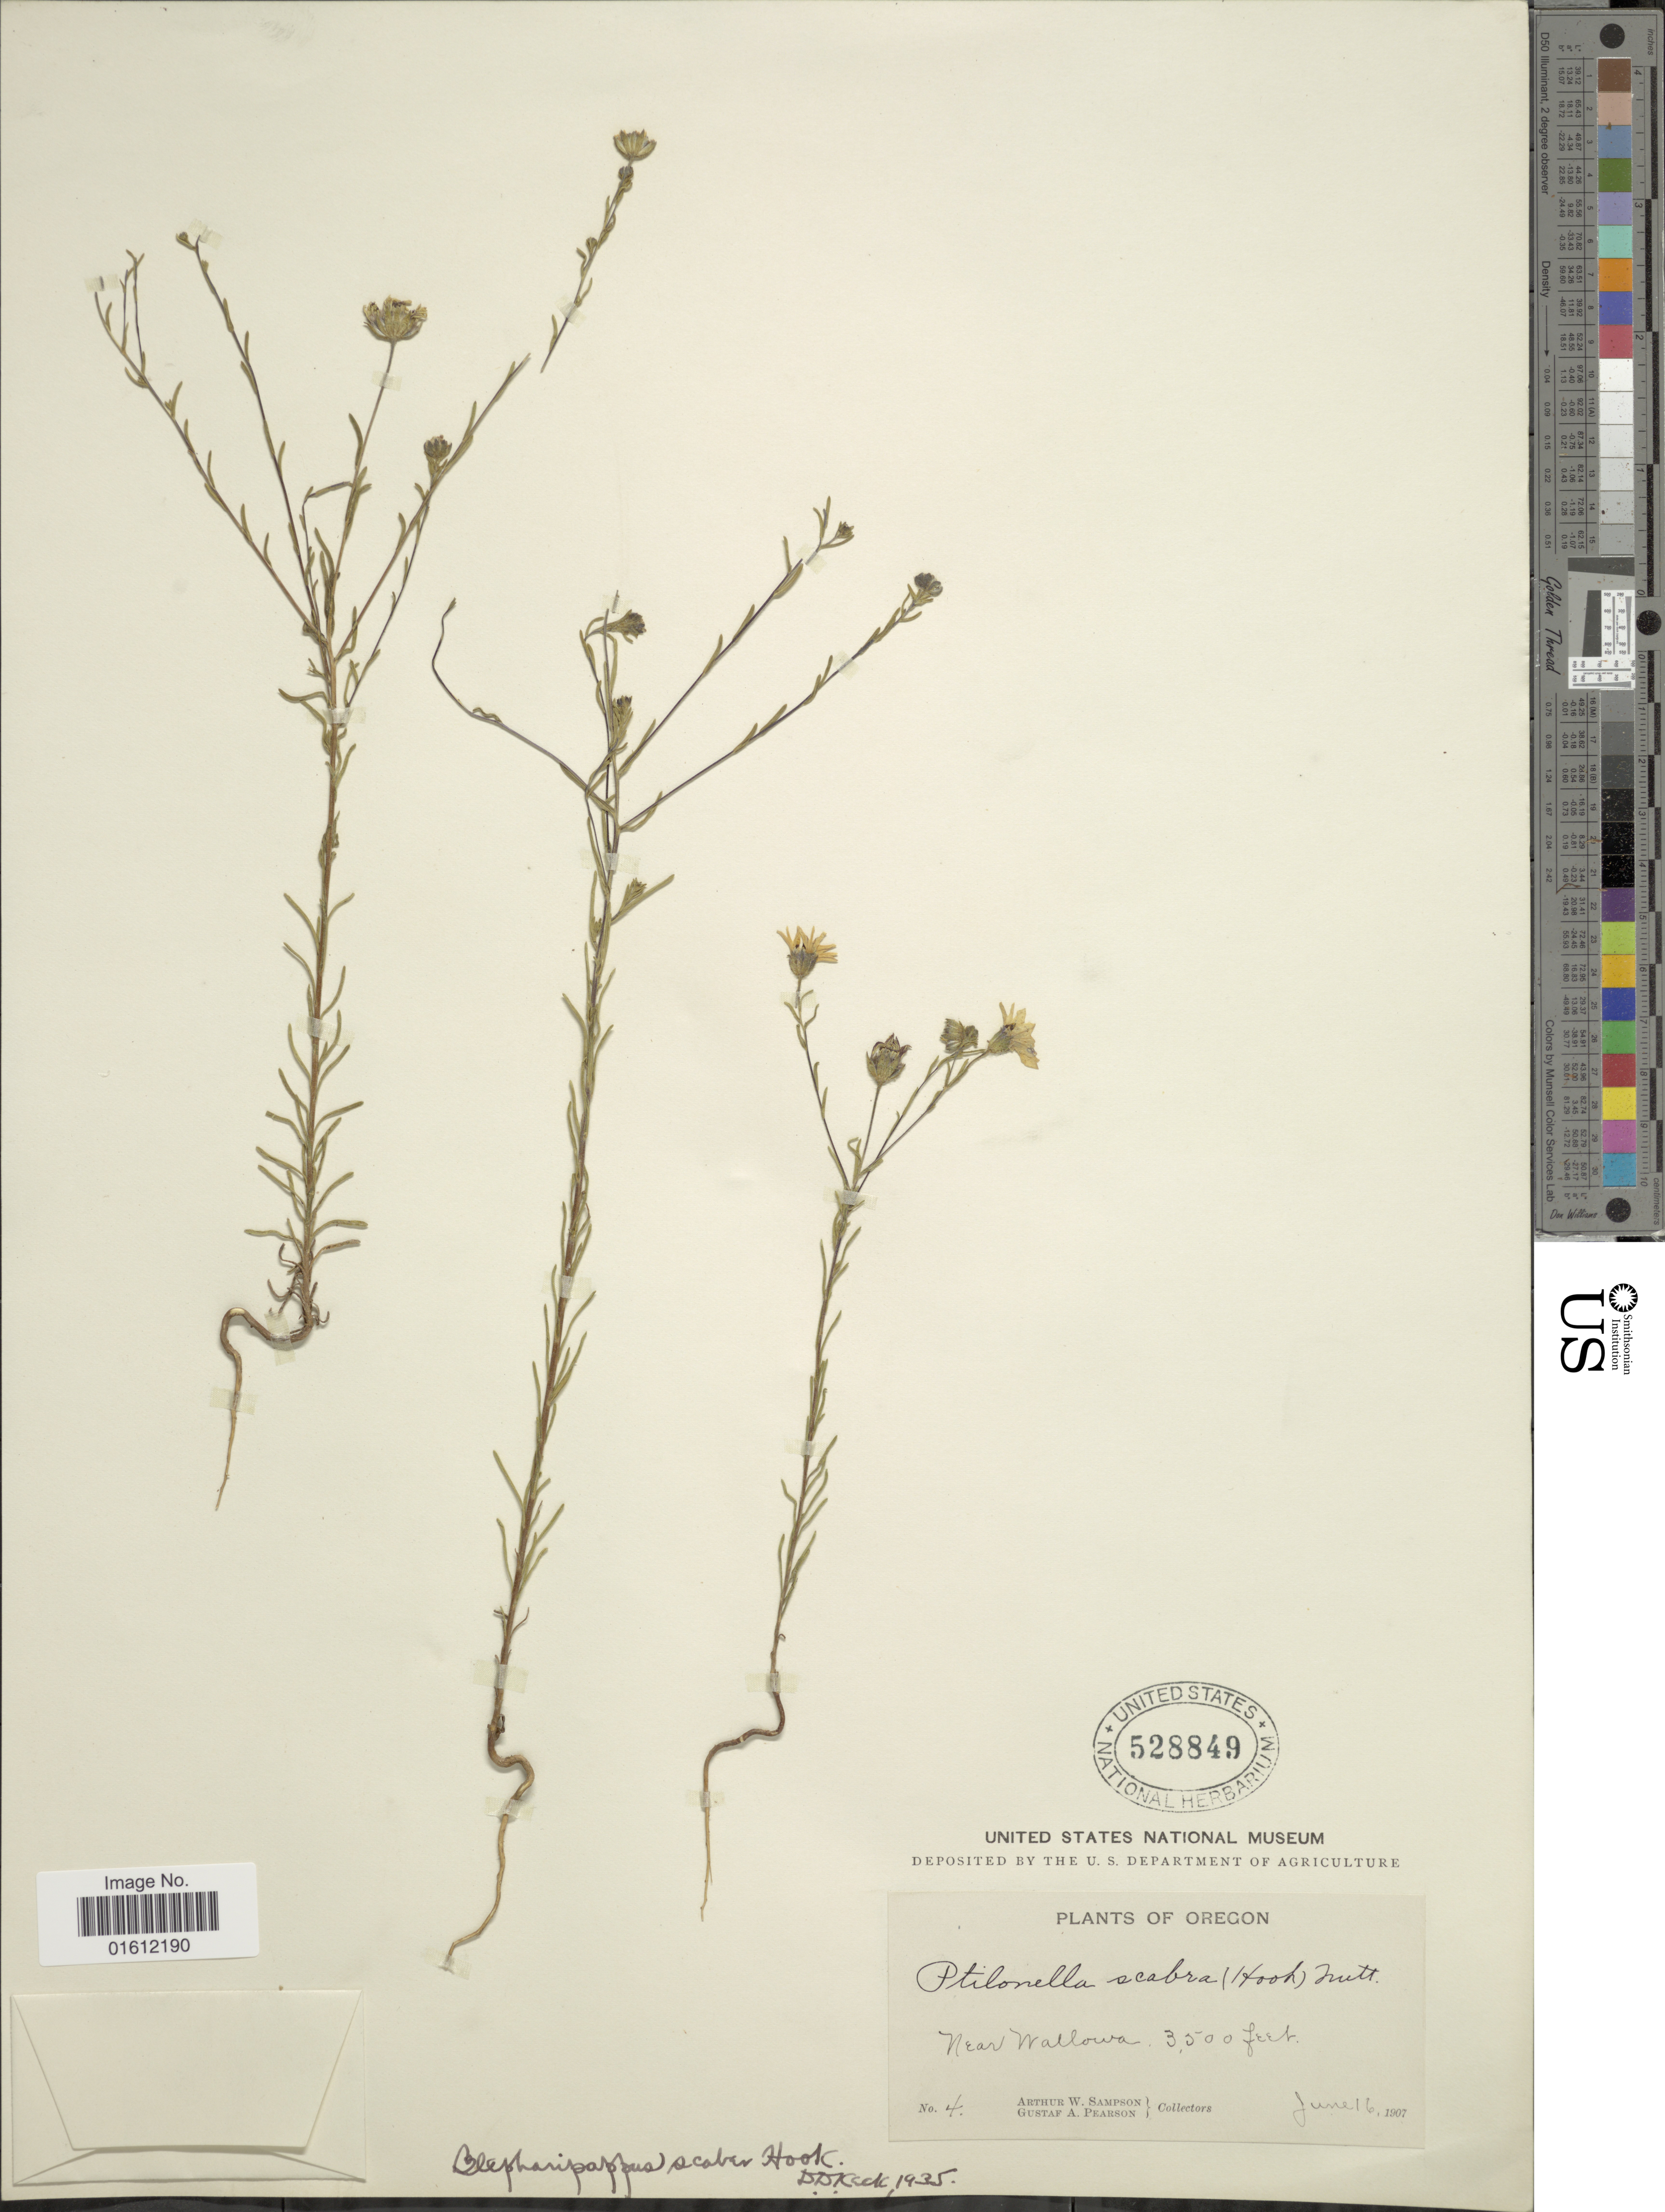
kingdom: Plantae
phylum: Tracheophyta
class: Magnoliopsida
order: Asterales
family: Asteraceae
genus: Blepharipappus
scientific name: Blepharipappus scaber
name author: Hook.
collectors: A. Sampson & G. A. Pearson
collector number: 4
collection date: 1907-06-16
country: United States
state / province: Oregon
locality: Near Wallowa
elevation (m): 1067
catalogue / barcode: US 528849